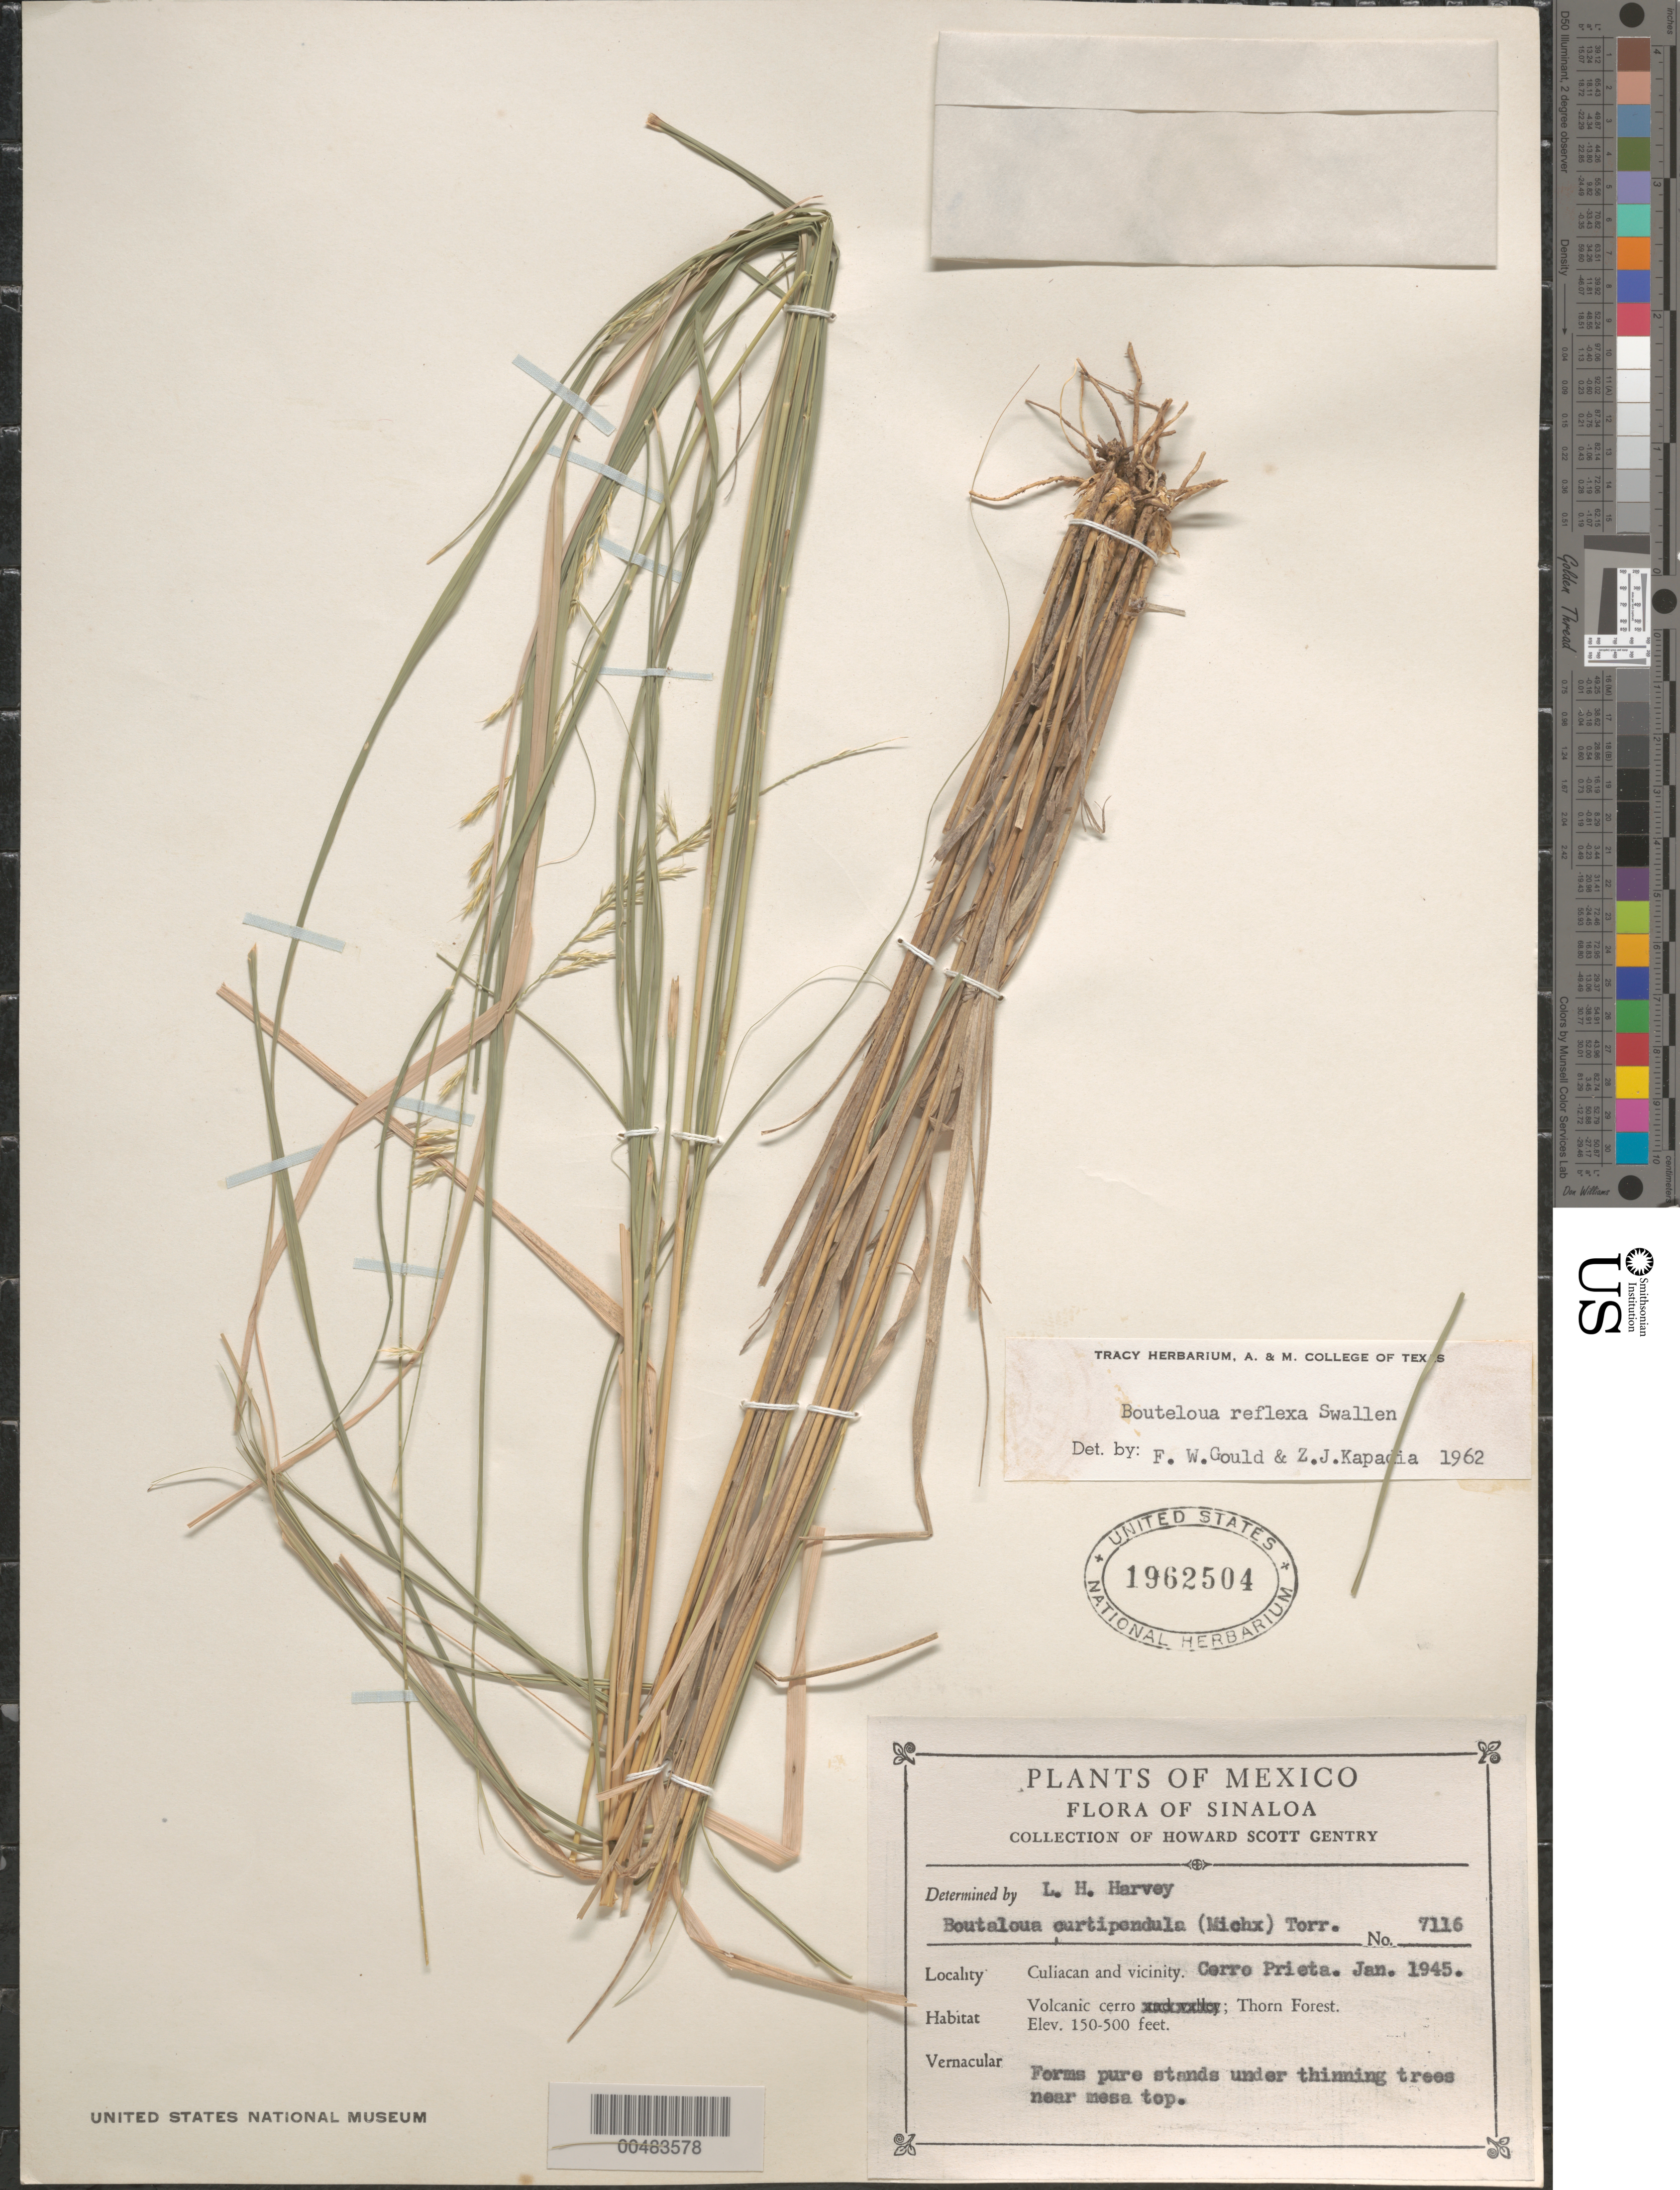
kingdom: Plantae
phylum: Tracheophyta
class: Liliopsida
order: Poales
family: Poaceae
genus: Bouteloua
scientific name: Bouteloua reflexa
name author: Swallen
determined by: Gould, F. W.; Kapadia, Zarir J.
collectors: L. H. Harvey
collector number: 7116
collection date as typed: Jan 1945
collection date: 1945-01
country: Mexico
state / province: Sinaloa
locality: Culiacan and vicinity, Cerro Prista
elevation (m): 46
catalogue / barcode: US 1962504